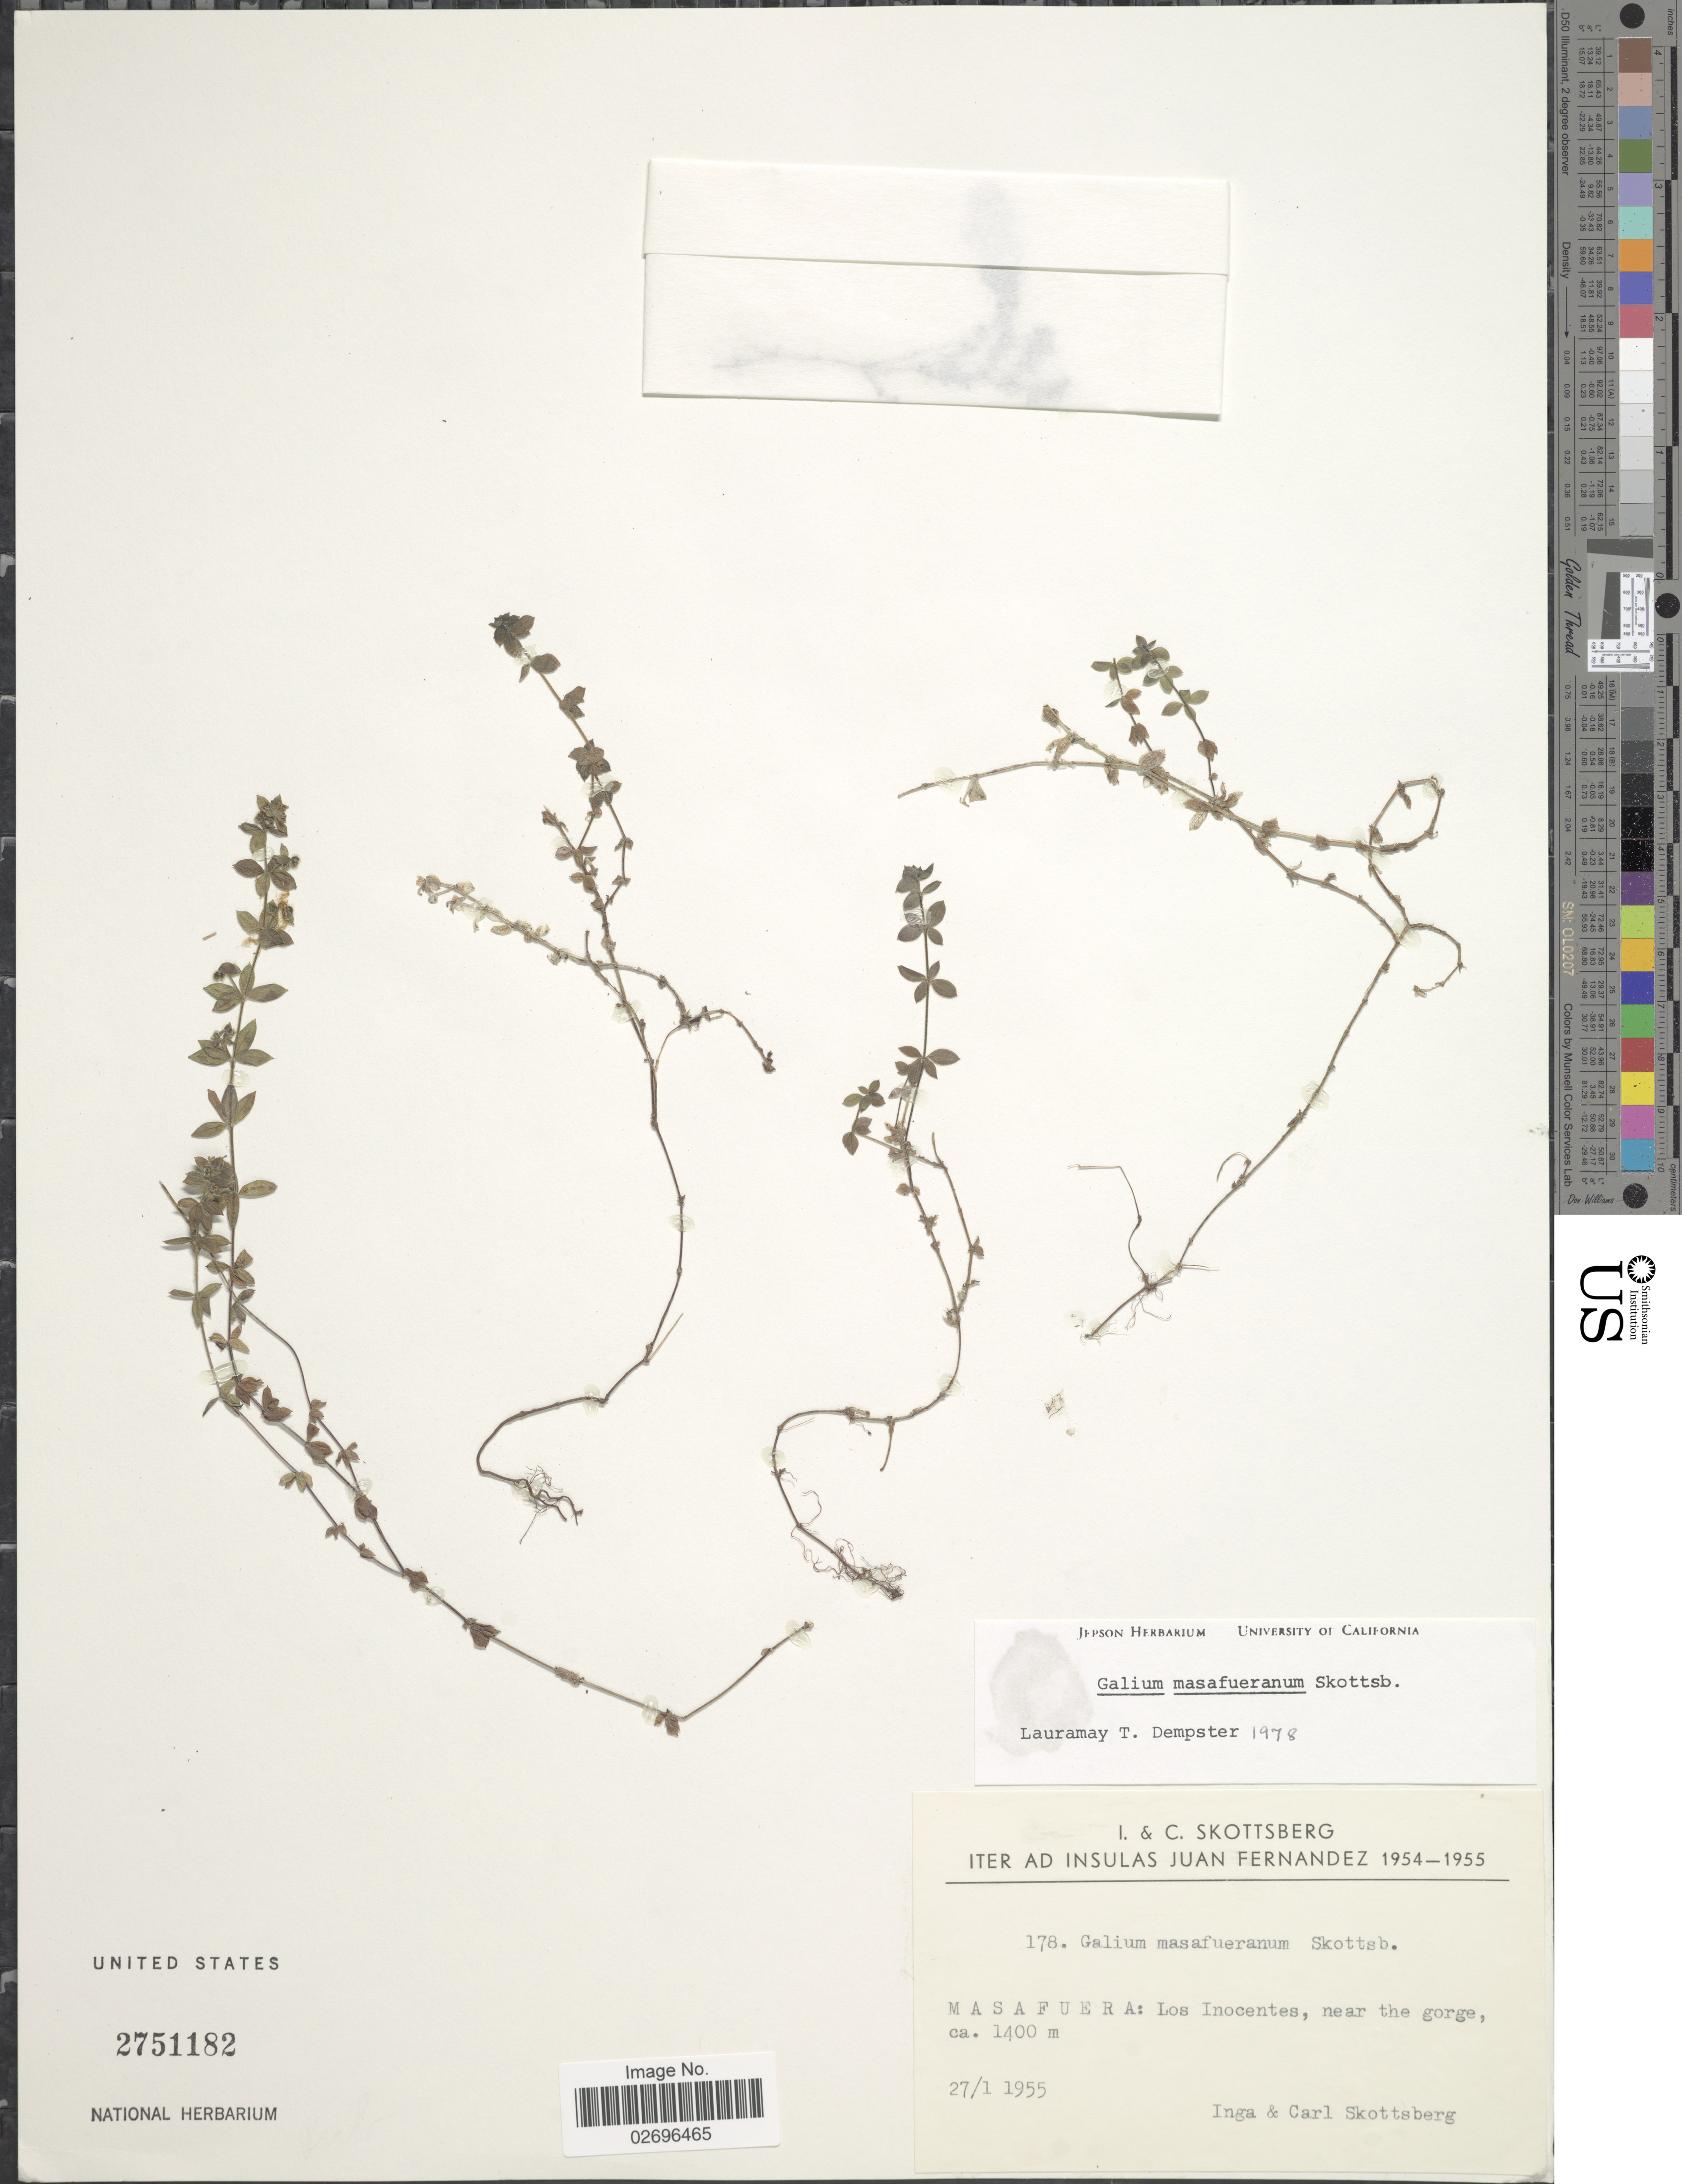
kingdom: Plantae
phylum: Tracheophyta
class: Magnoliopsida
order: Gentianales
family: Rubiaceae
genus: Galium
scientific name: Galium masafueranum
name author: Skottsb.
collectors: I. Skottsberg & C. Skottsberg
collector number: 178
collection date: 1955-01-27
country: Chile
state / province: Valparaíso (V)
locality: Masafuera: Los Inoncentes, near the gorge.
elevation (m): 1400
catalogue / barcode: US 2751182